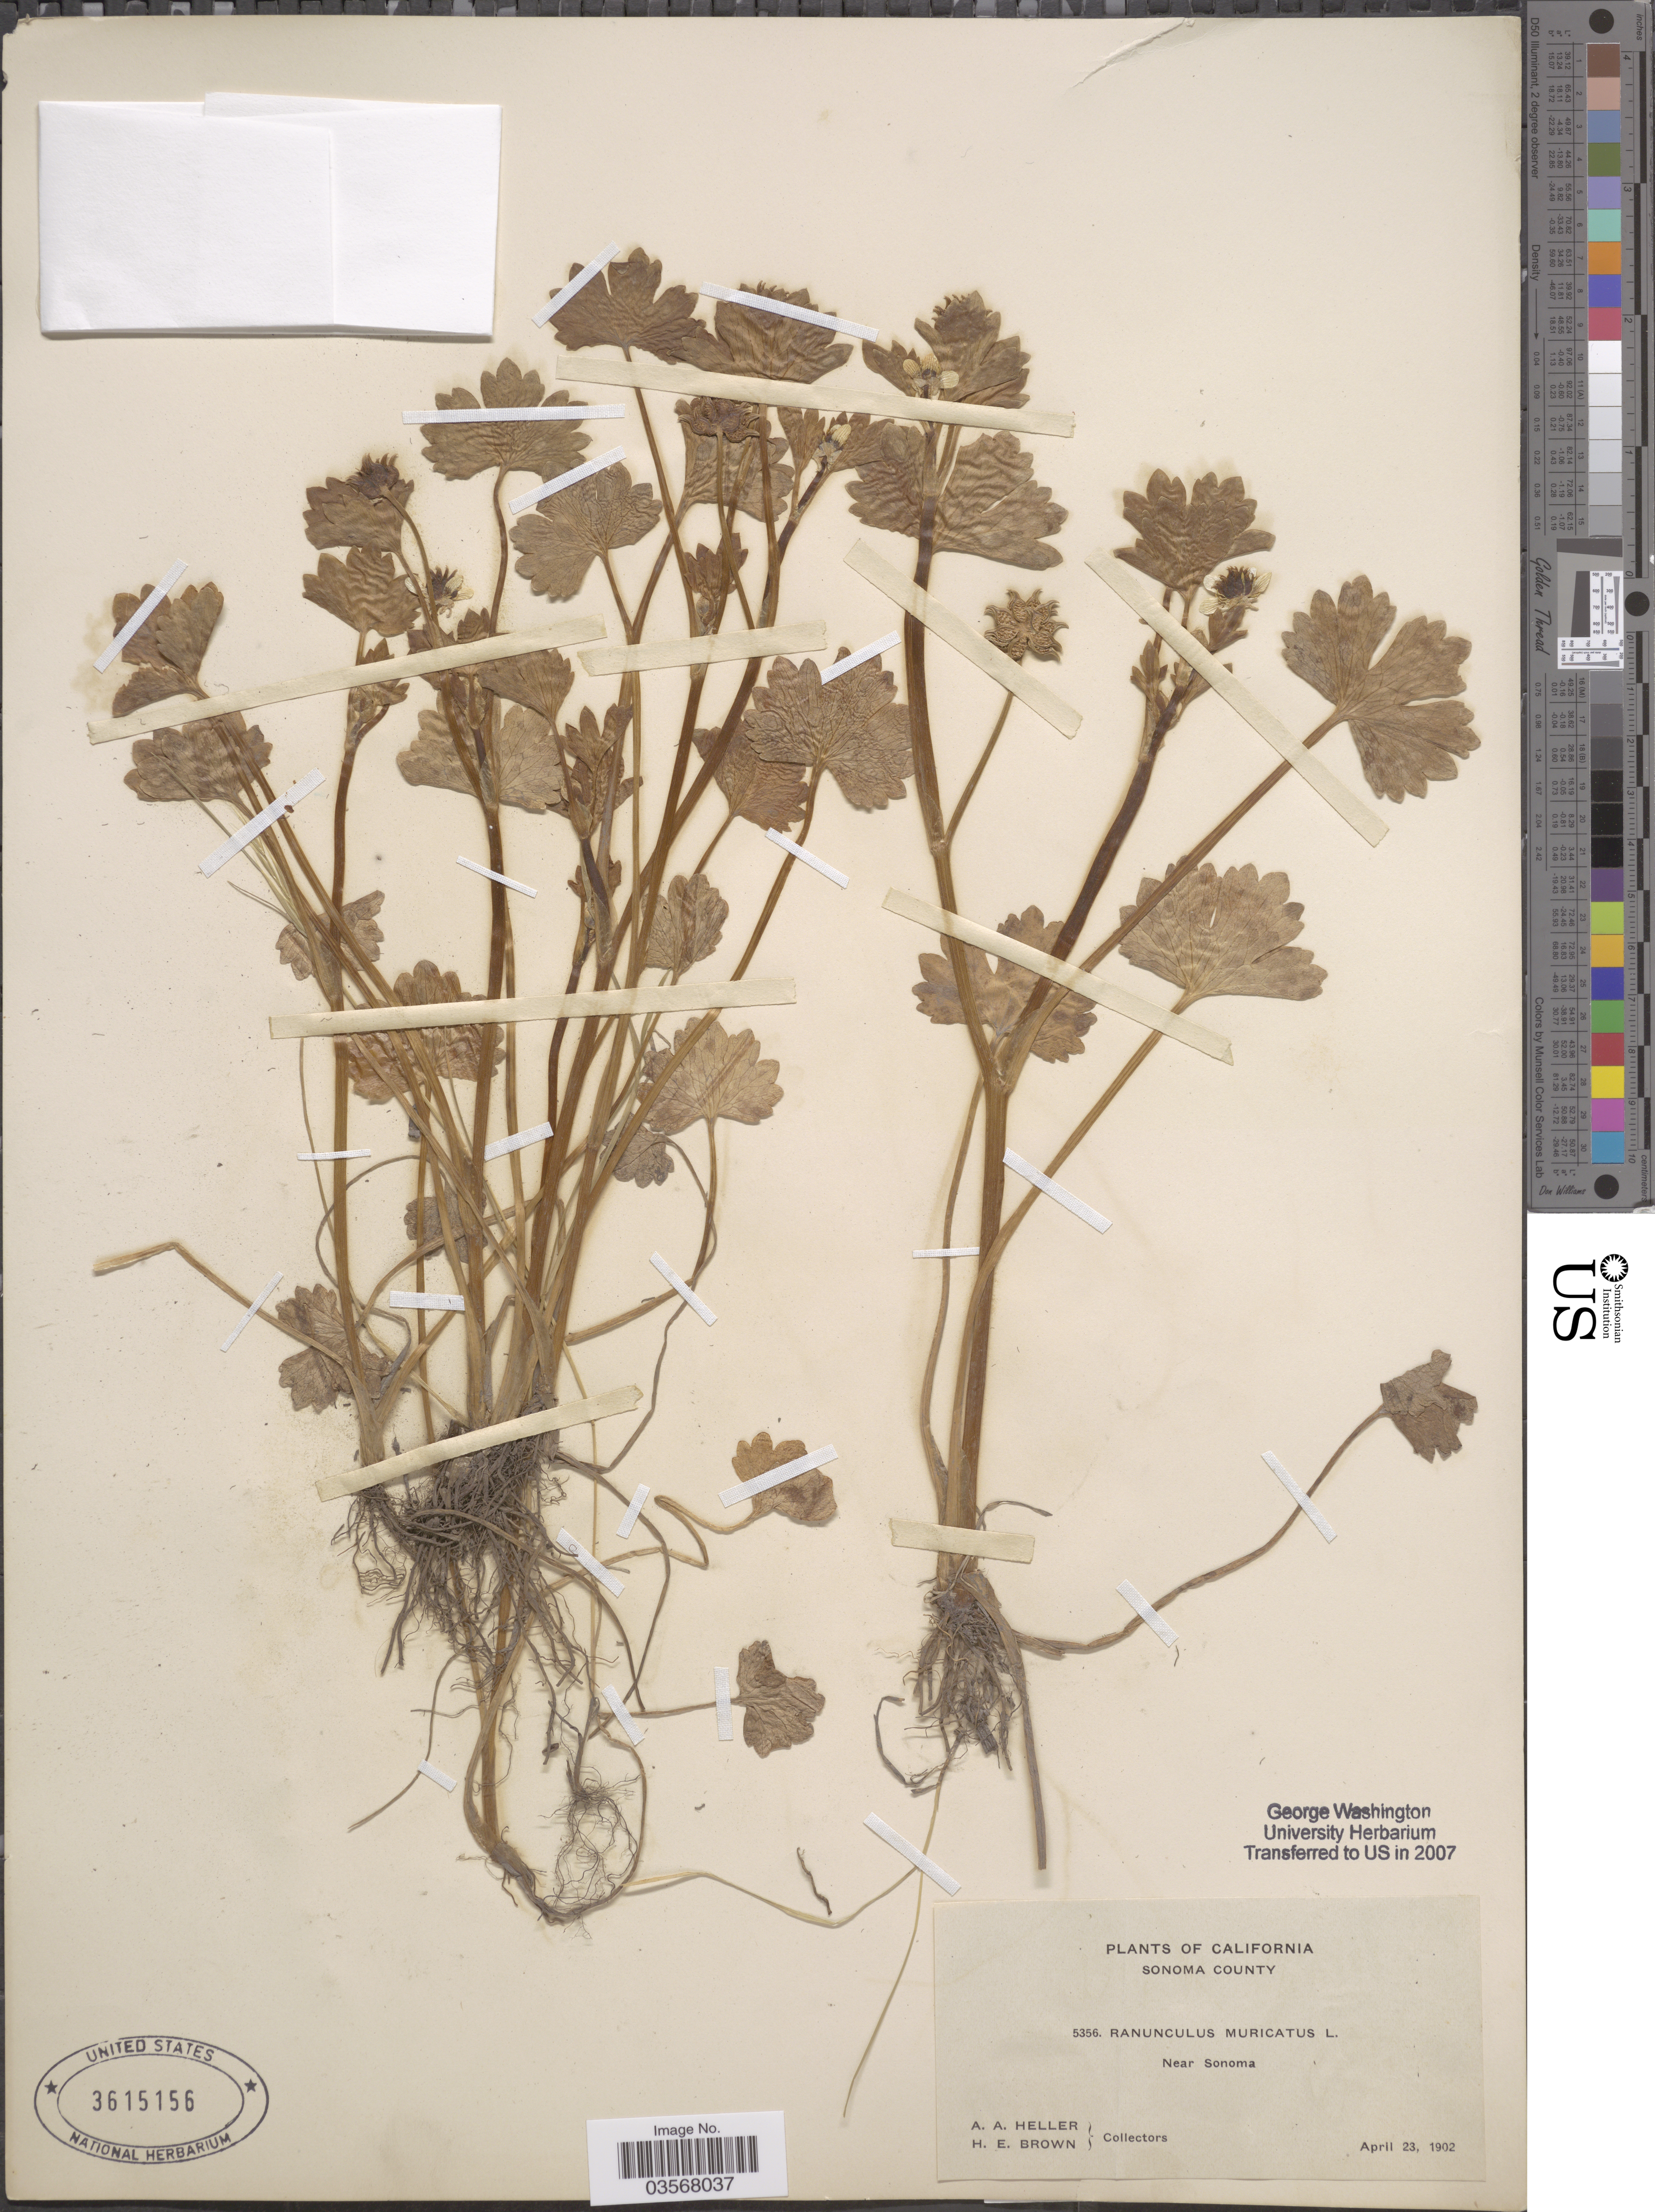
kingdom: Plantae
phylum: Tracheophyta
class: Magnoliopsida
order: Ranunculales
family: Ranunculaceae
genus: Ranunculus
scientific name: Ranunculus muricatus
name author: L.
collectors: A. A. Heller & H. E. Brown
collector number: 5356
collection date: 1902-04-23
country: United States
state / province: California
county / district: Sonoma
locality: Sonoma County. Near Sonoma.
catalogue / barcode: US 3615156